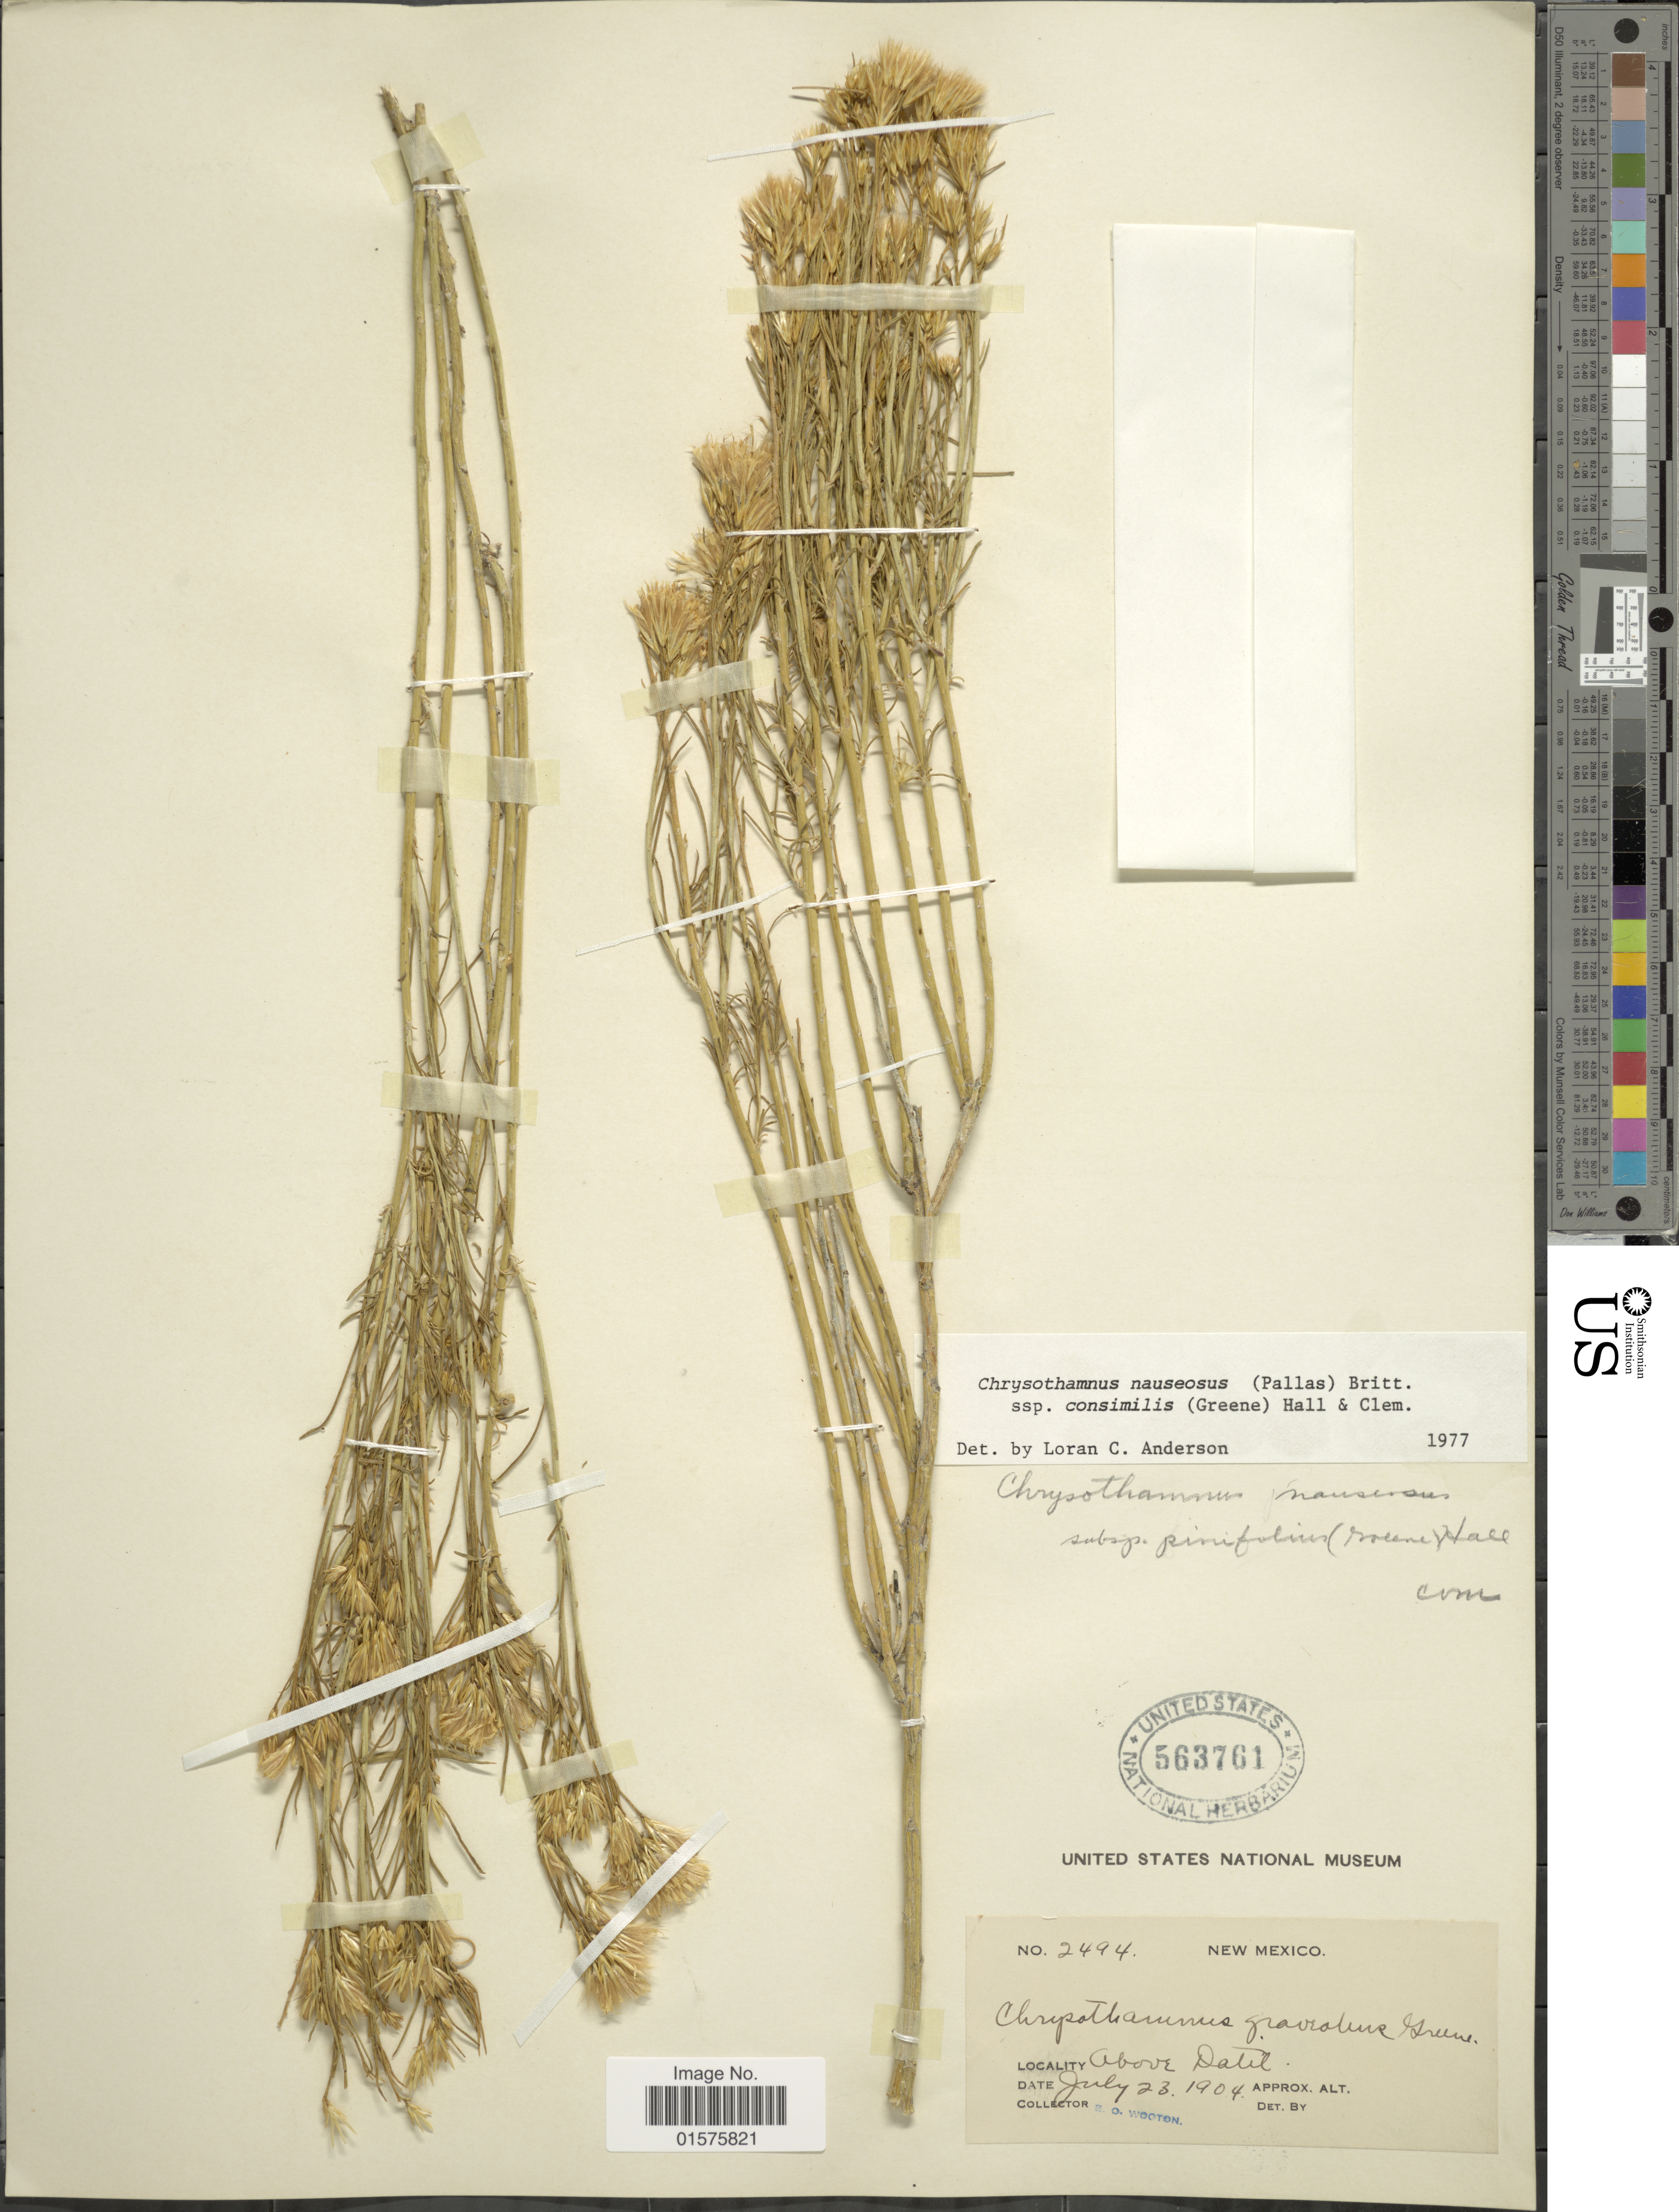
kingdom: Plantae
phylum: Tracheophyta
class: Magnoliopsida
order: Asterales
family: Asteraceae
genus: Ericameria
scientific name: Ericameria nauseosa var. oreophila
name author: (A. Nelson) G.L. Nesom & G.I. Baird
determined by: Urbatsch, Lowell E., Curator (LSU), Louisiana State University (UNITED STATES)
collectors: E. O. Wooton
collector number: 2494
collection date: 1904-07-23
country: United States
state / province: New Mexico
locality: Above Datil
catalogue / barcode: US 563761